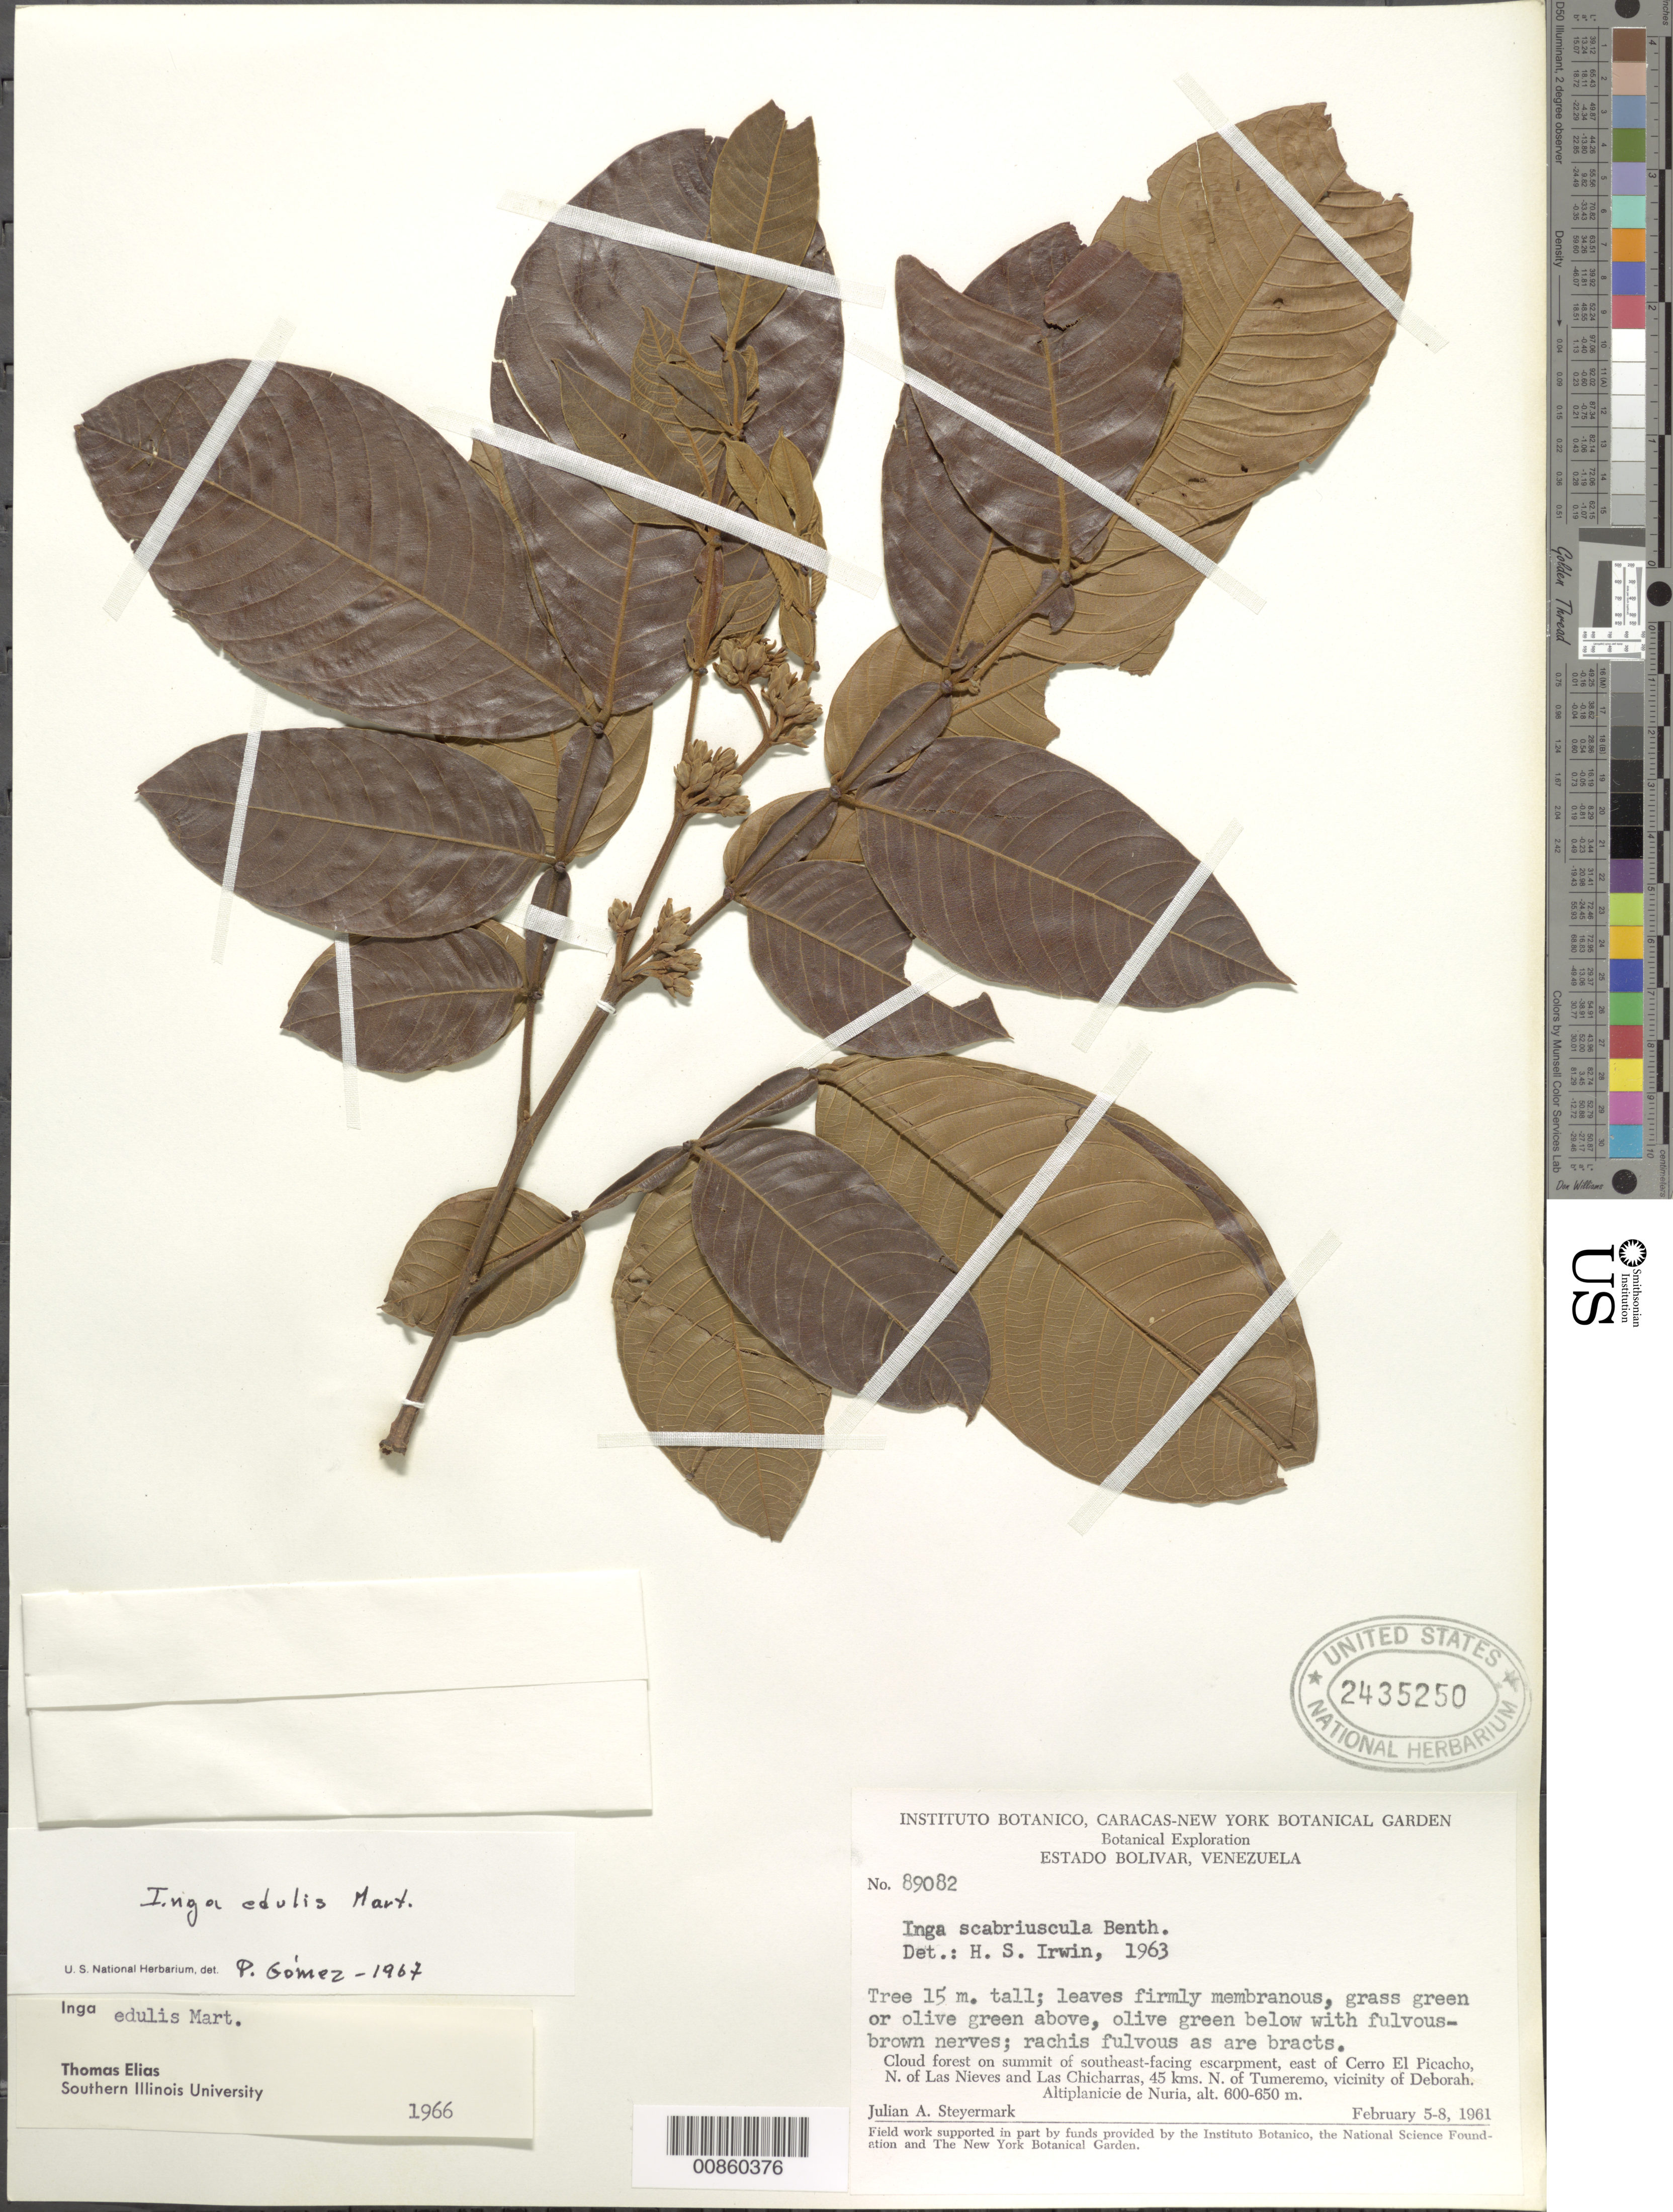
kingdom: Plantae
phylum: Tracheophyta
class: Magnoliopsida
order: Fabales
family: Fabaceae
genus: Inga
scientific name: Inga edulis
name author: Mart.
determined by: Gómez, P.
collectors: J. Steyermark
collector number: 89082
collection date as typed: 5-Feb-61 to 8-Feb-61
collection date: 1961-02-05/1961-02-08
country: Venezuela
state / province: Bolívar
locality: Cerro El Picacho, N of Las Nieves & Las Chicharras, 45 km N of Tumeremo, Altiplanicie de Nuria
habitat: Cloud forest.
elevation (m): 600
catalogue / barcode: US 2435250